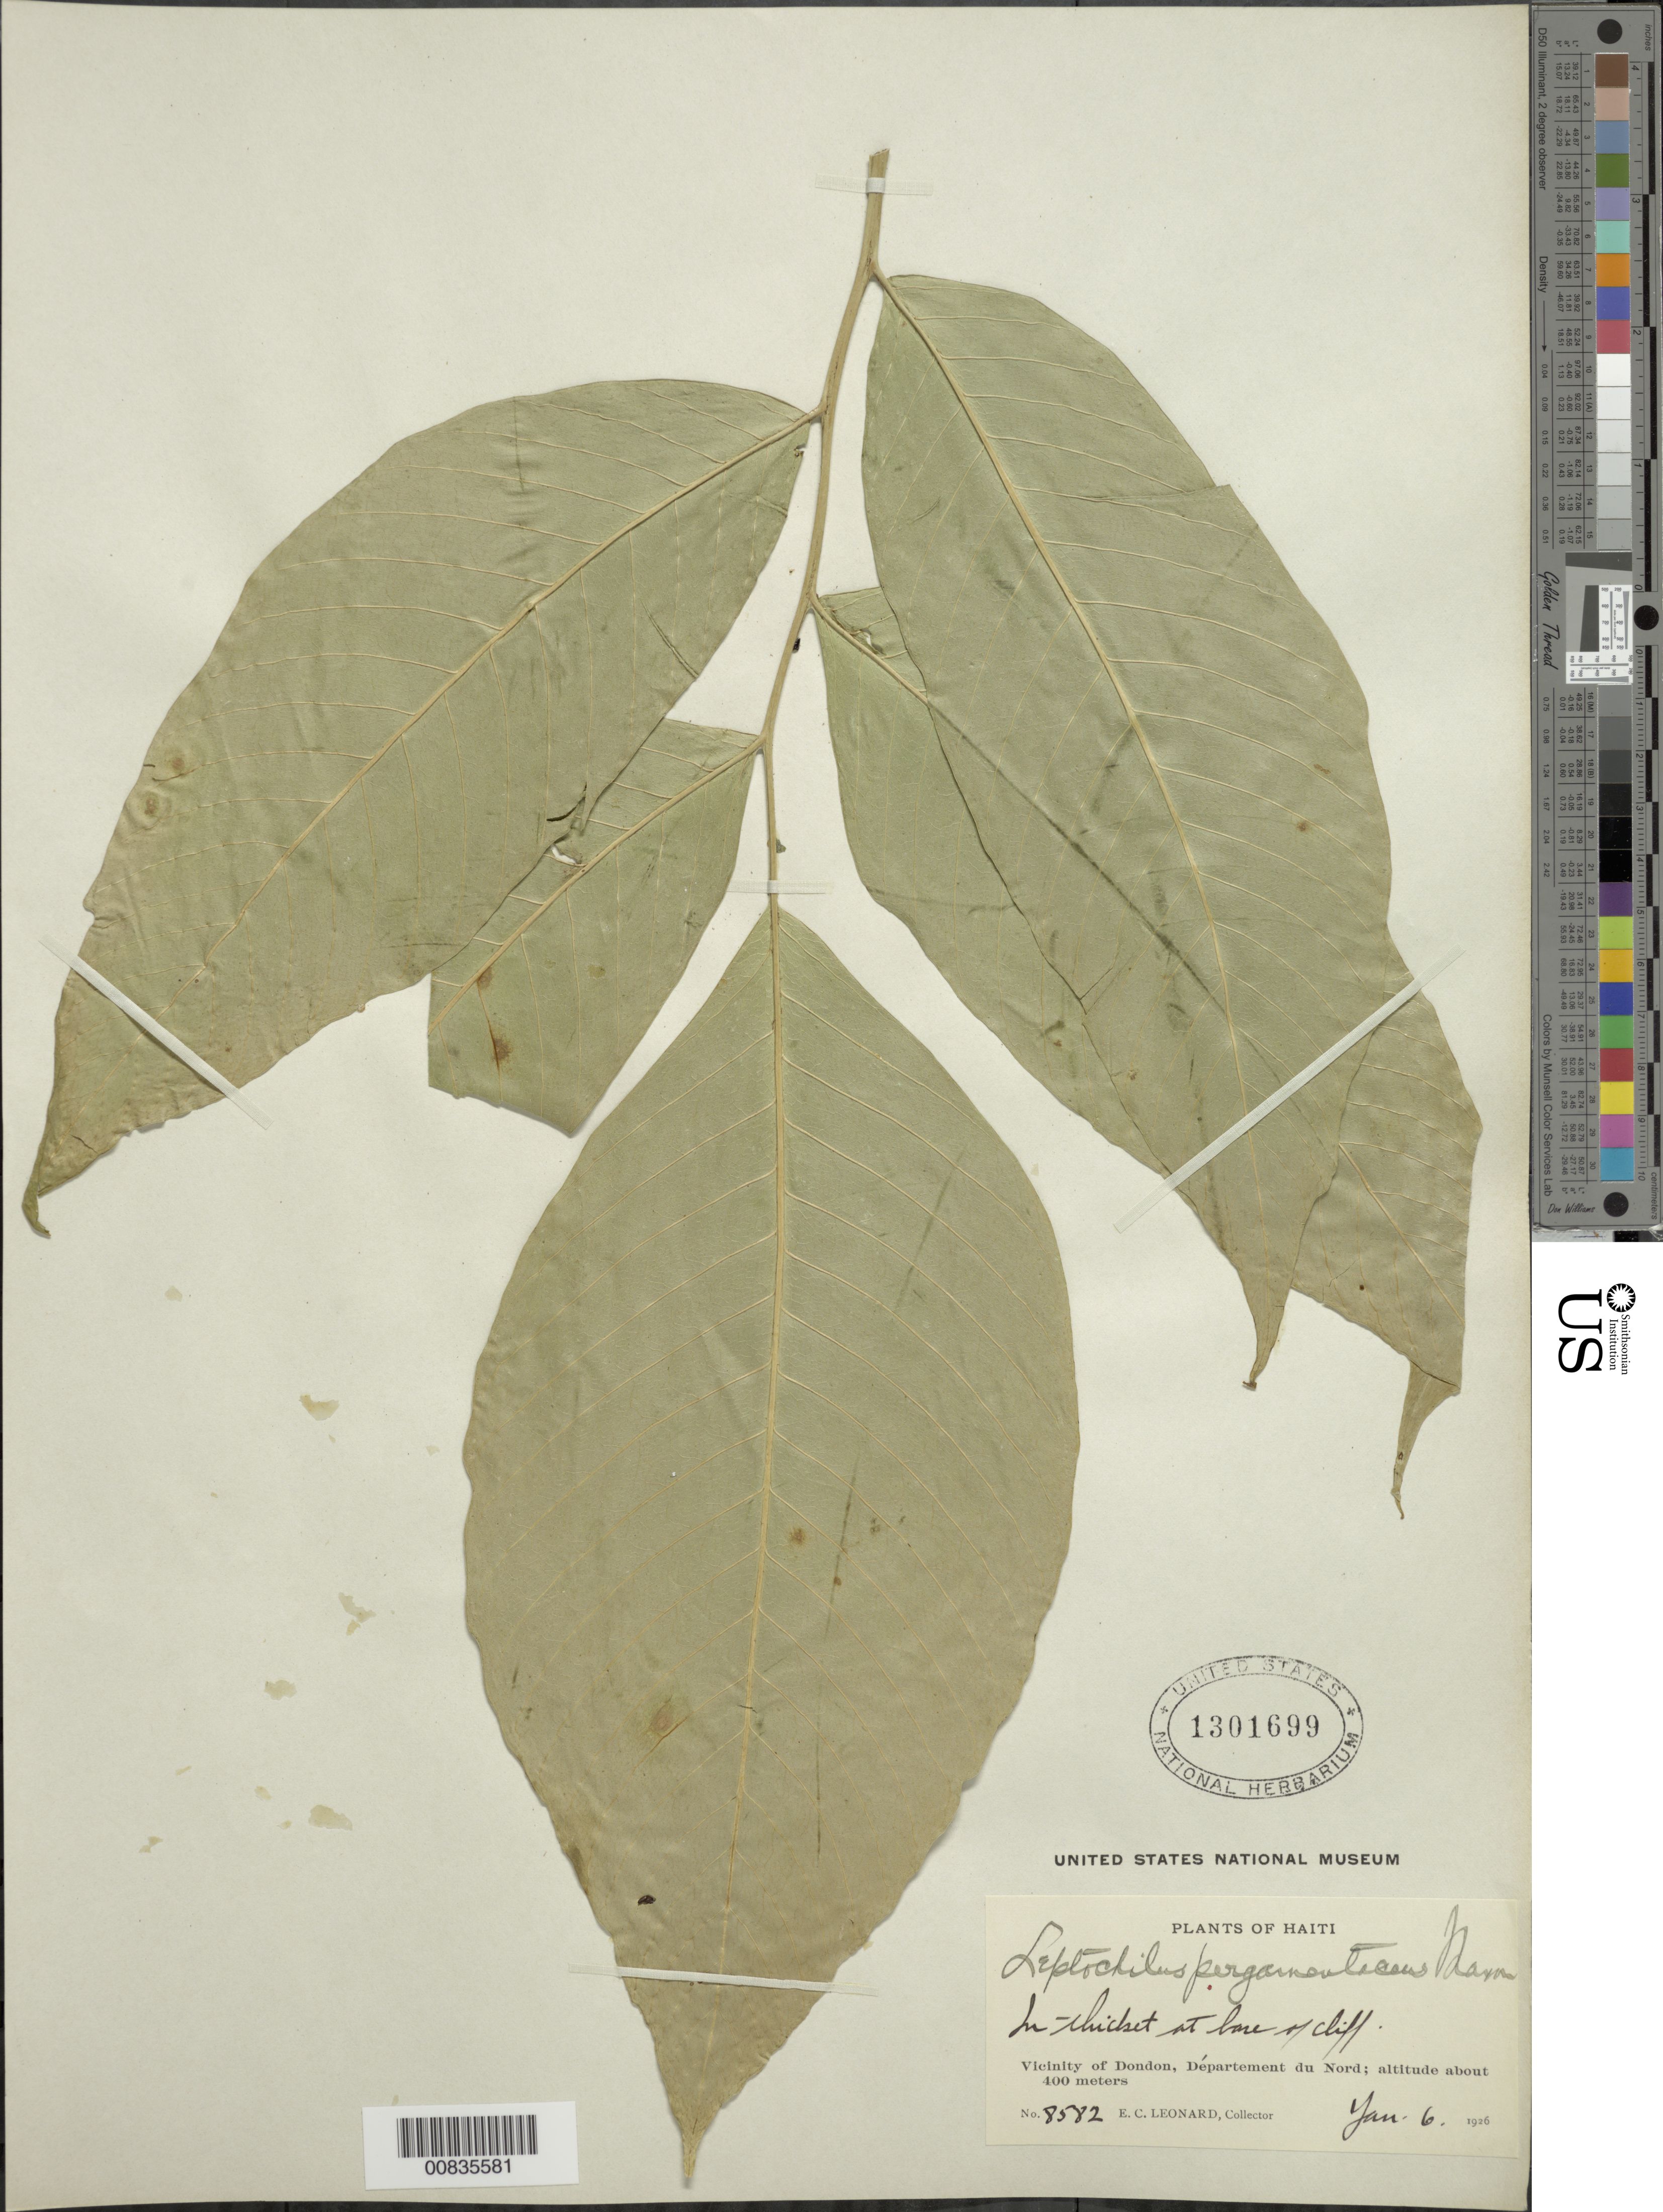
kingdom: Plantae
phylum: Tracheophyta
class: Polypodiopsida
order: Polypodiales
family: Dryopteridaceae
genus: Mickelia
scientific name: Mickelia pergamentacea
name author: (Maxon) R.C. Moran et al.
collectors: E. C. Leonard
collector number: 8582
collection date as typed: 06 Jan 1926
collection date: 1926-01-06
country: Haiti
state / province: Nord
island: Hispaniola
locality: Dondon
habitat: Thicket at base of cliff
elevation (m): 400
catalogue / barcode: US 1301699